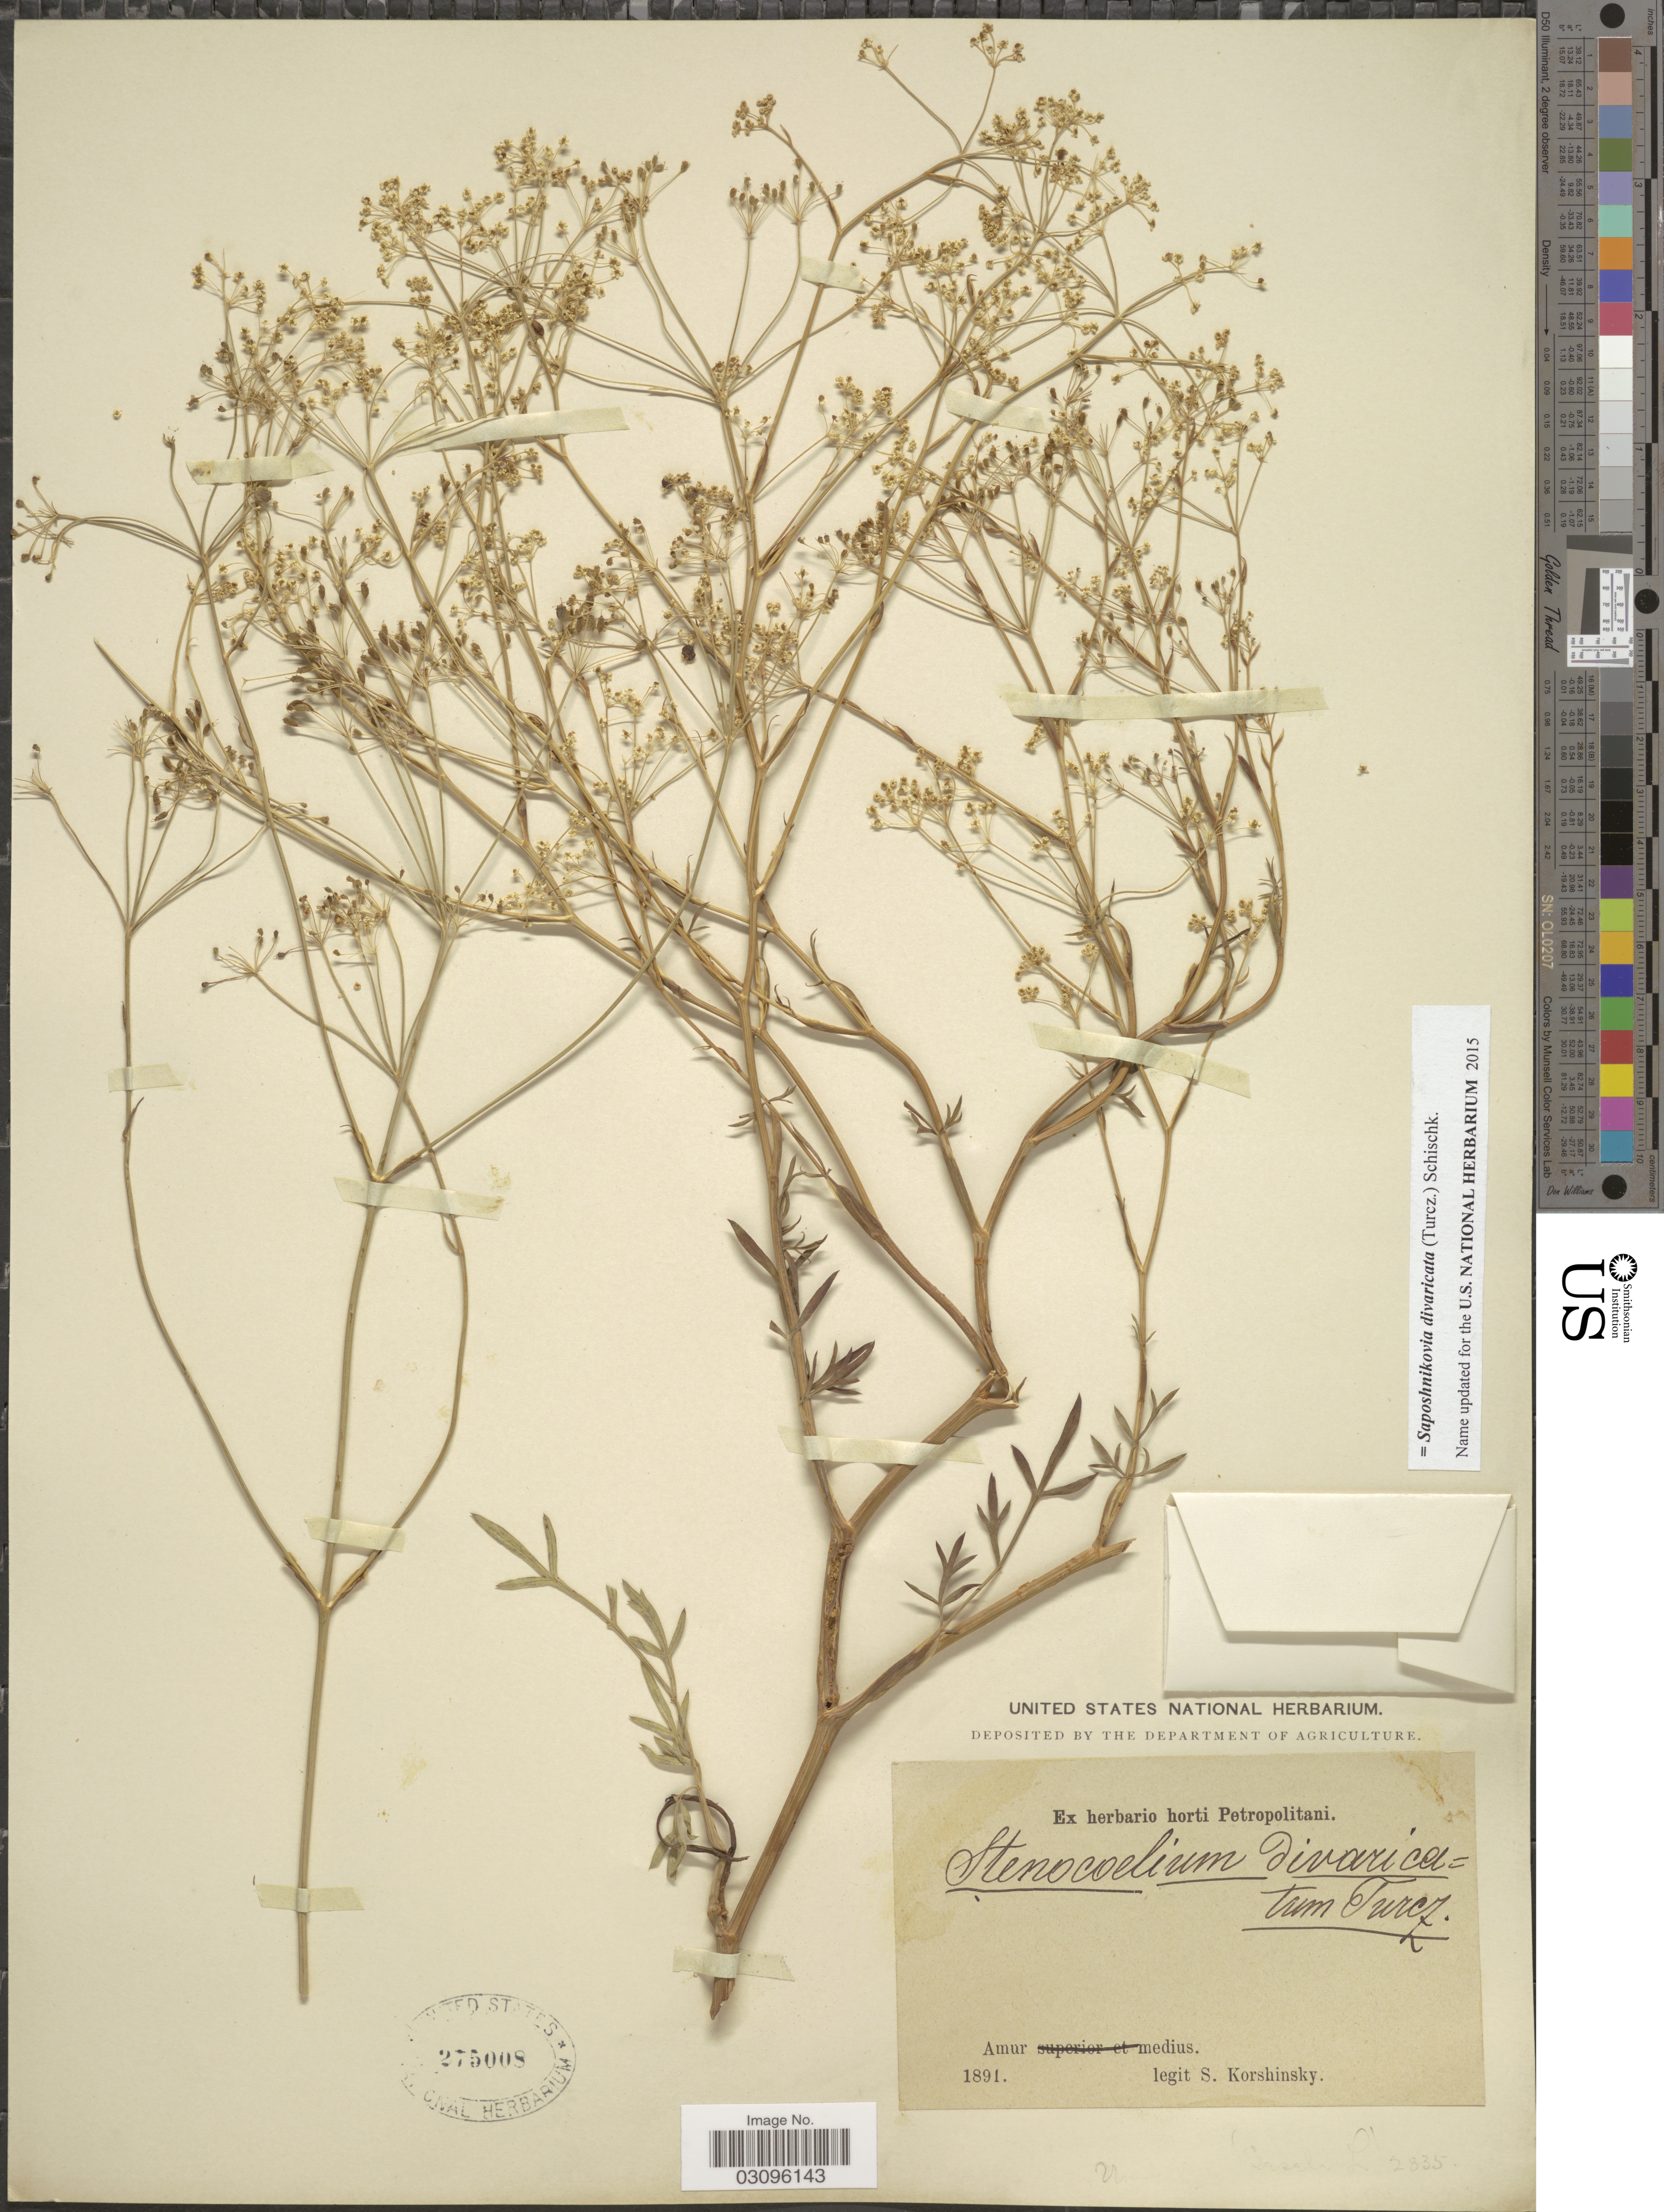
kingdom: Plantae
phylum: Tracheophyta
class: Magnoliopsida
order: Apiales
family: Apiaceae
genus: Saposhnikovia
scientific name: Saposhnikovia divaricata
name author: (Turcz.) Schischk.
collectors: S. I. Korshinsky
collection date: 1891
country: Russian Federation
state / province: Amur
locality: Amur medius.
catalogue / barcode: US 275008